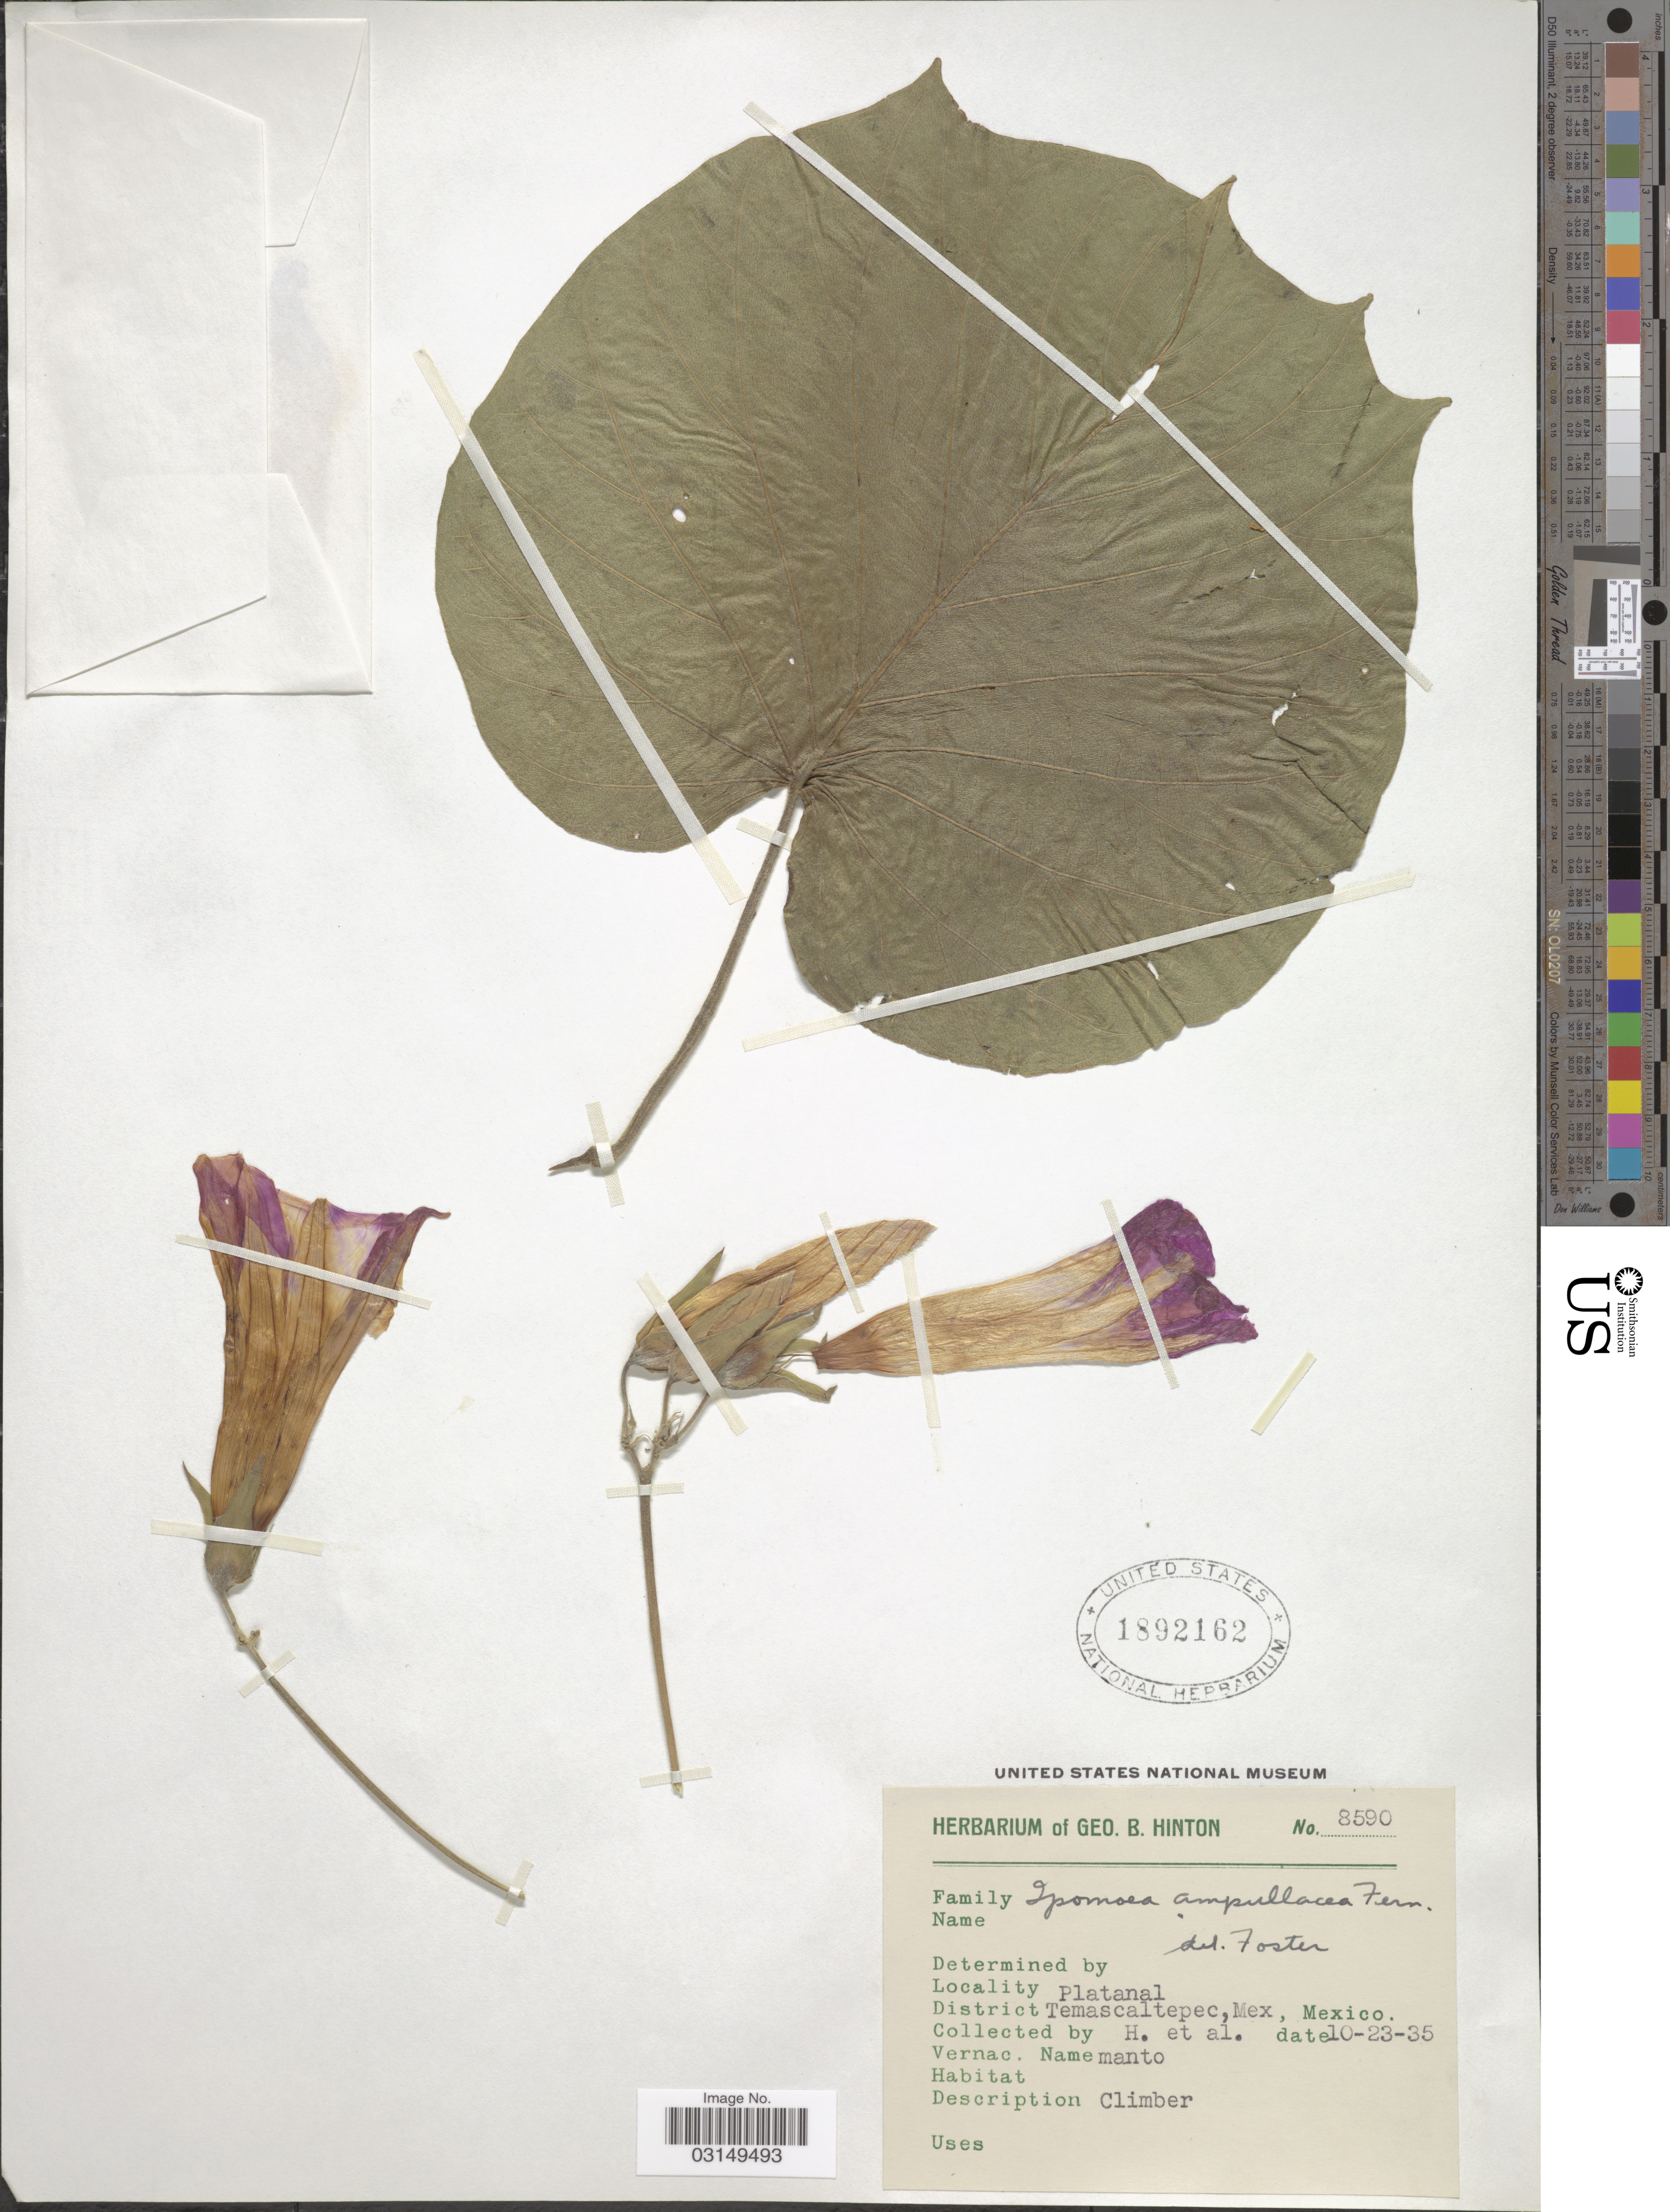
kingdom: Plantae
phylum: Tracheophyta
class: Magnoliopsida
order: Solanales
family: Convolvulaceae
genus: Ipomoea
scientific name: Ipomoea ampullacea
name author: Fernald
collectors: G. B. Hinton & et al.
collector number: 8590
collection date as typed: Transcribed d/m/y: 23/10/35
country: Mexico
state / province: México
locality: Platanal. District Temascaltepec.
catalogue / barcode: US 1892162